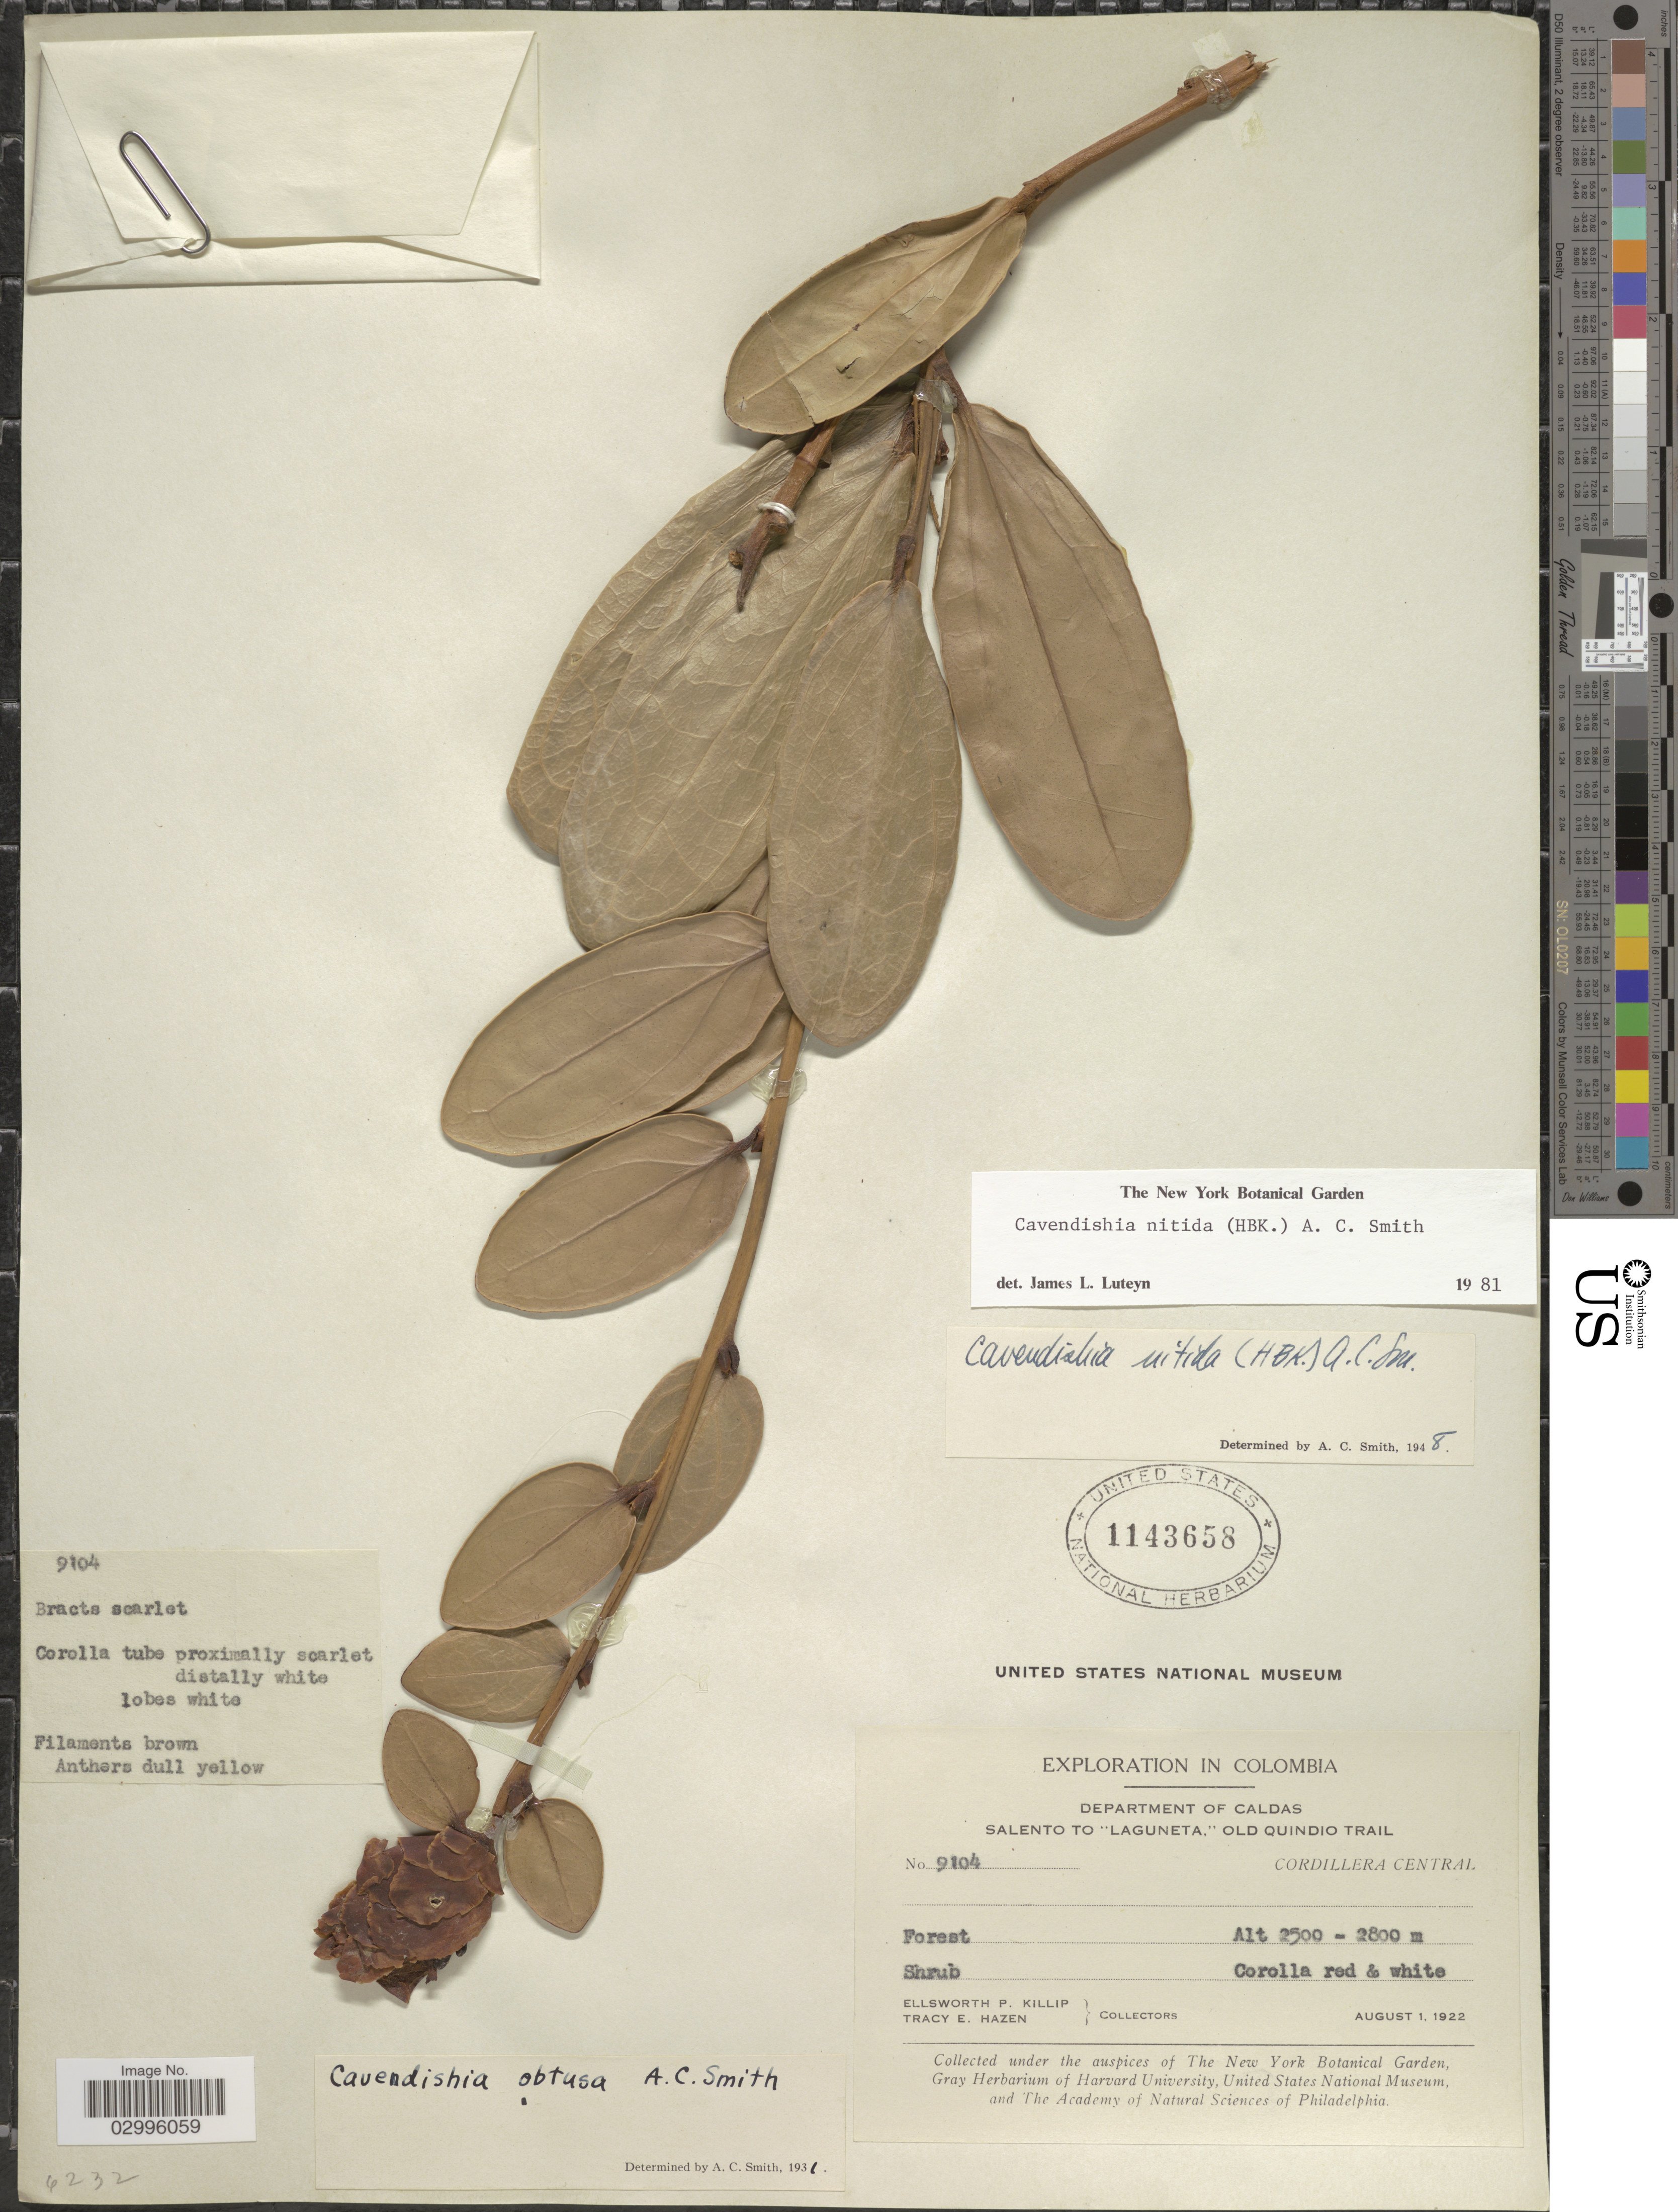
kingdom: Plantae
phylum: Tracheophyta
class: Magnoliopsida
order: Ericales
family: Ericaceae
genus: Cavendishia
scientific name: Cavendishia nitida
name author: (Kunth) A.C. Sm.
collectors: E. P. Killip & T. E. Hazen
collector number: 9104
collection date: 1922-08-01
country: Colombia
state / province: Caldas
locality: Department of Caldas. Salento to "Laguneta", Old Quindo Trail. Cordillera Central.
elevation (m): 2500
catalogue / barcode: US 1143658